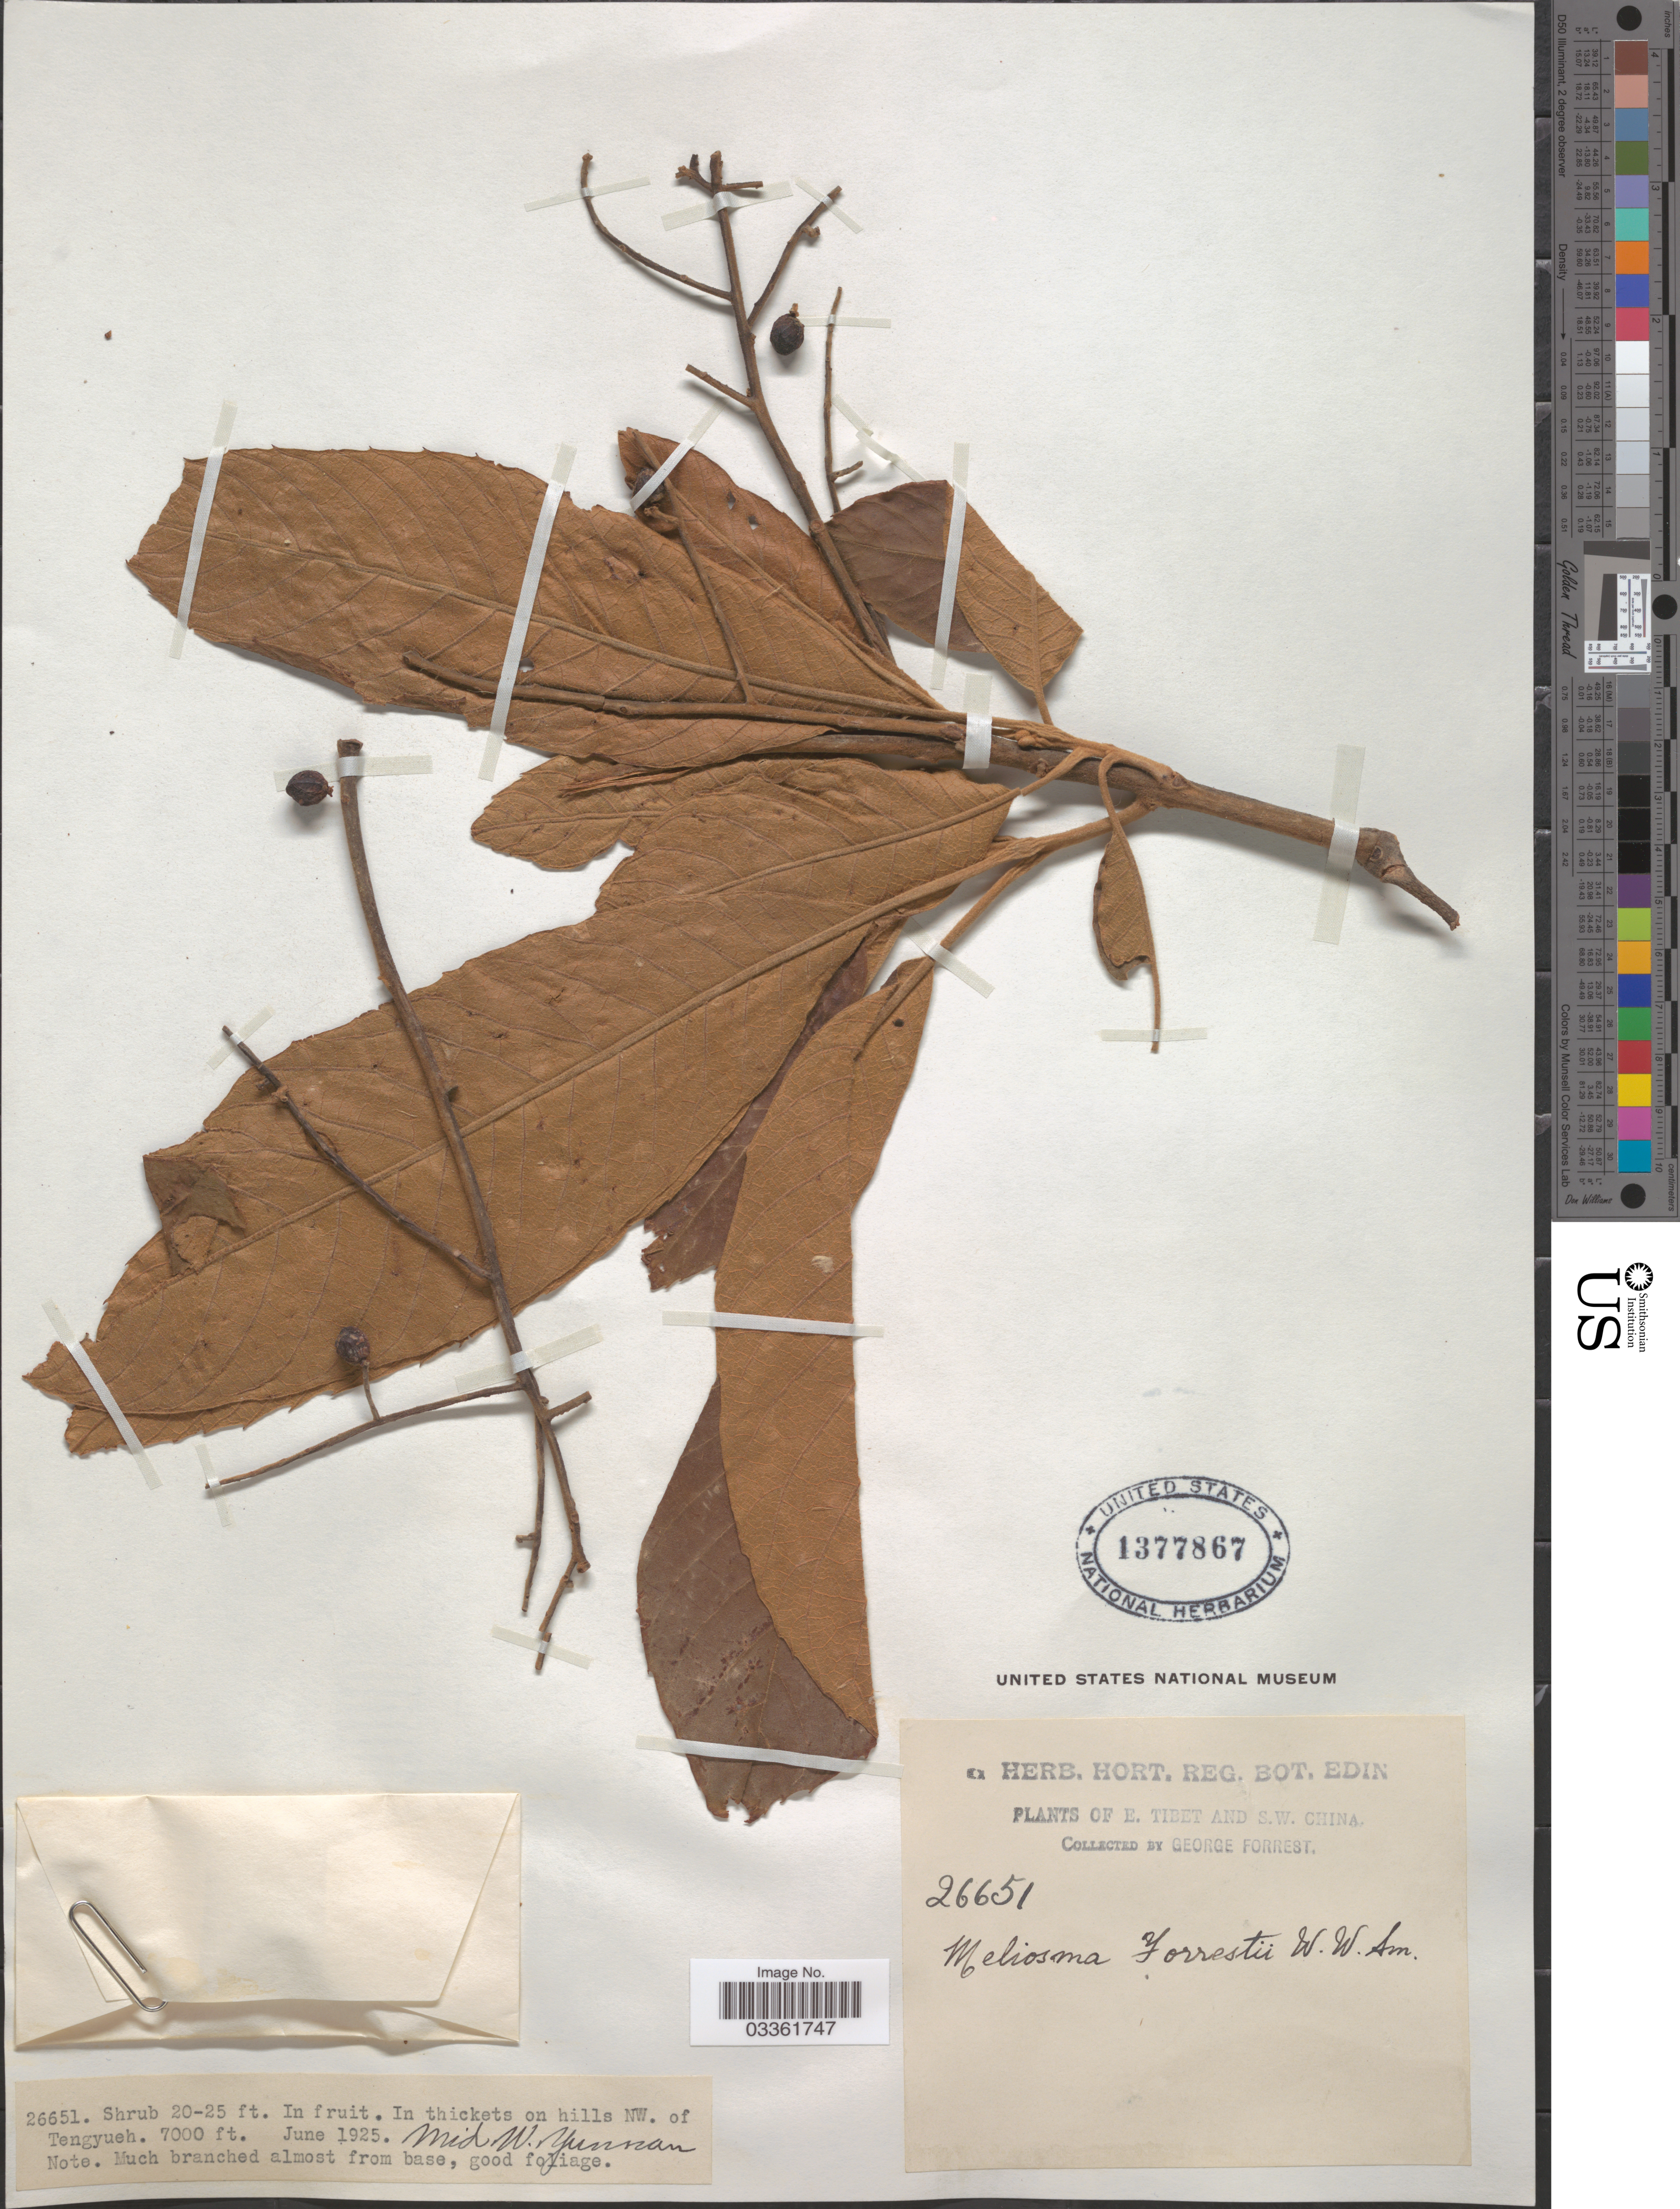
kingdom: Plantae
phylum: Tracheophyta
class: Magnoliopsida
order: Proteales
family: Sabiaceae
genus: Meliosma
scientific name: Meliosma forrestii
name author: W.W. Sm.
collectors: G. Forrest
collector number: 26651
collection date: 1925-06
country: China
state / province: Yunnan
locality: E. Tibet and S.W. China. In thickets on hills NW. of Tengyueh. Mid. W. Yunnan.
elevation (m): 2134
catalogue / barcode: US 1377867